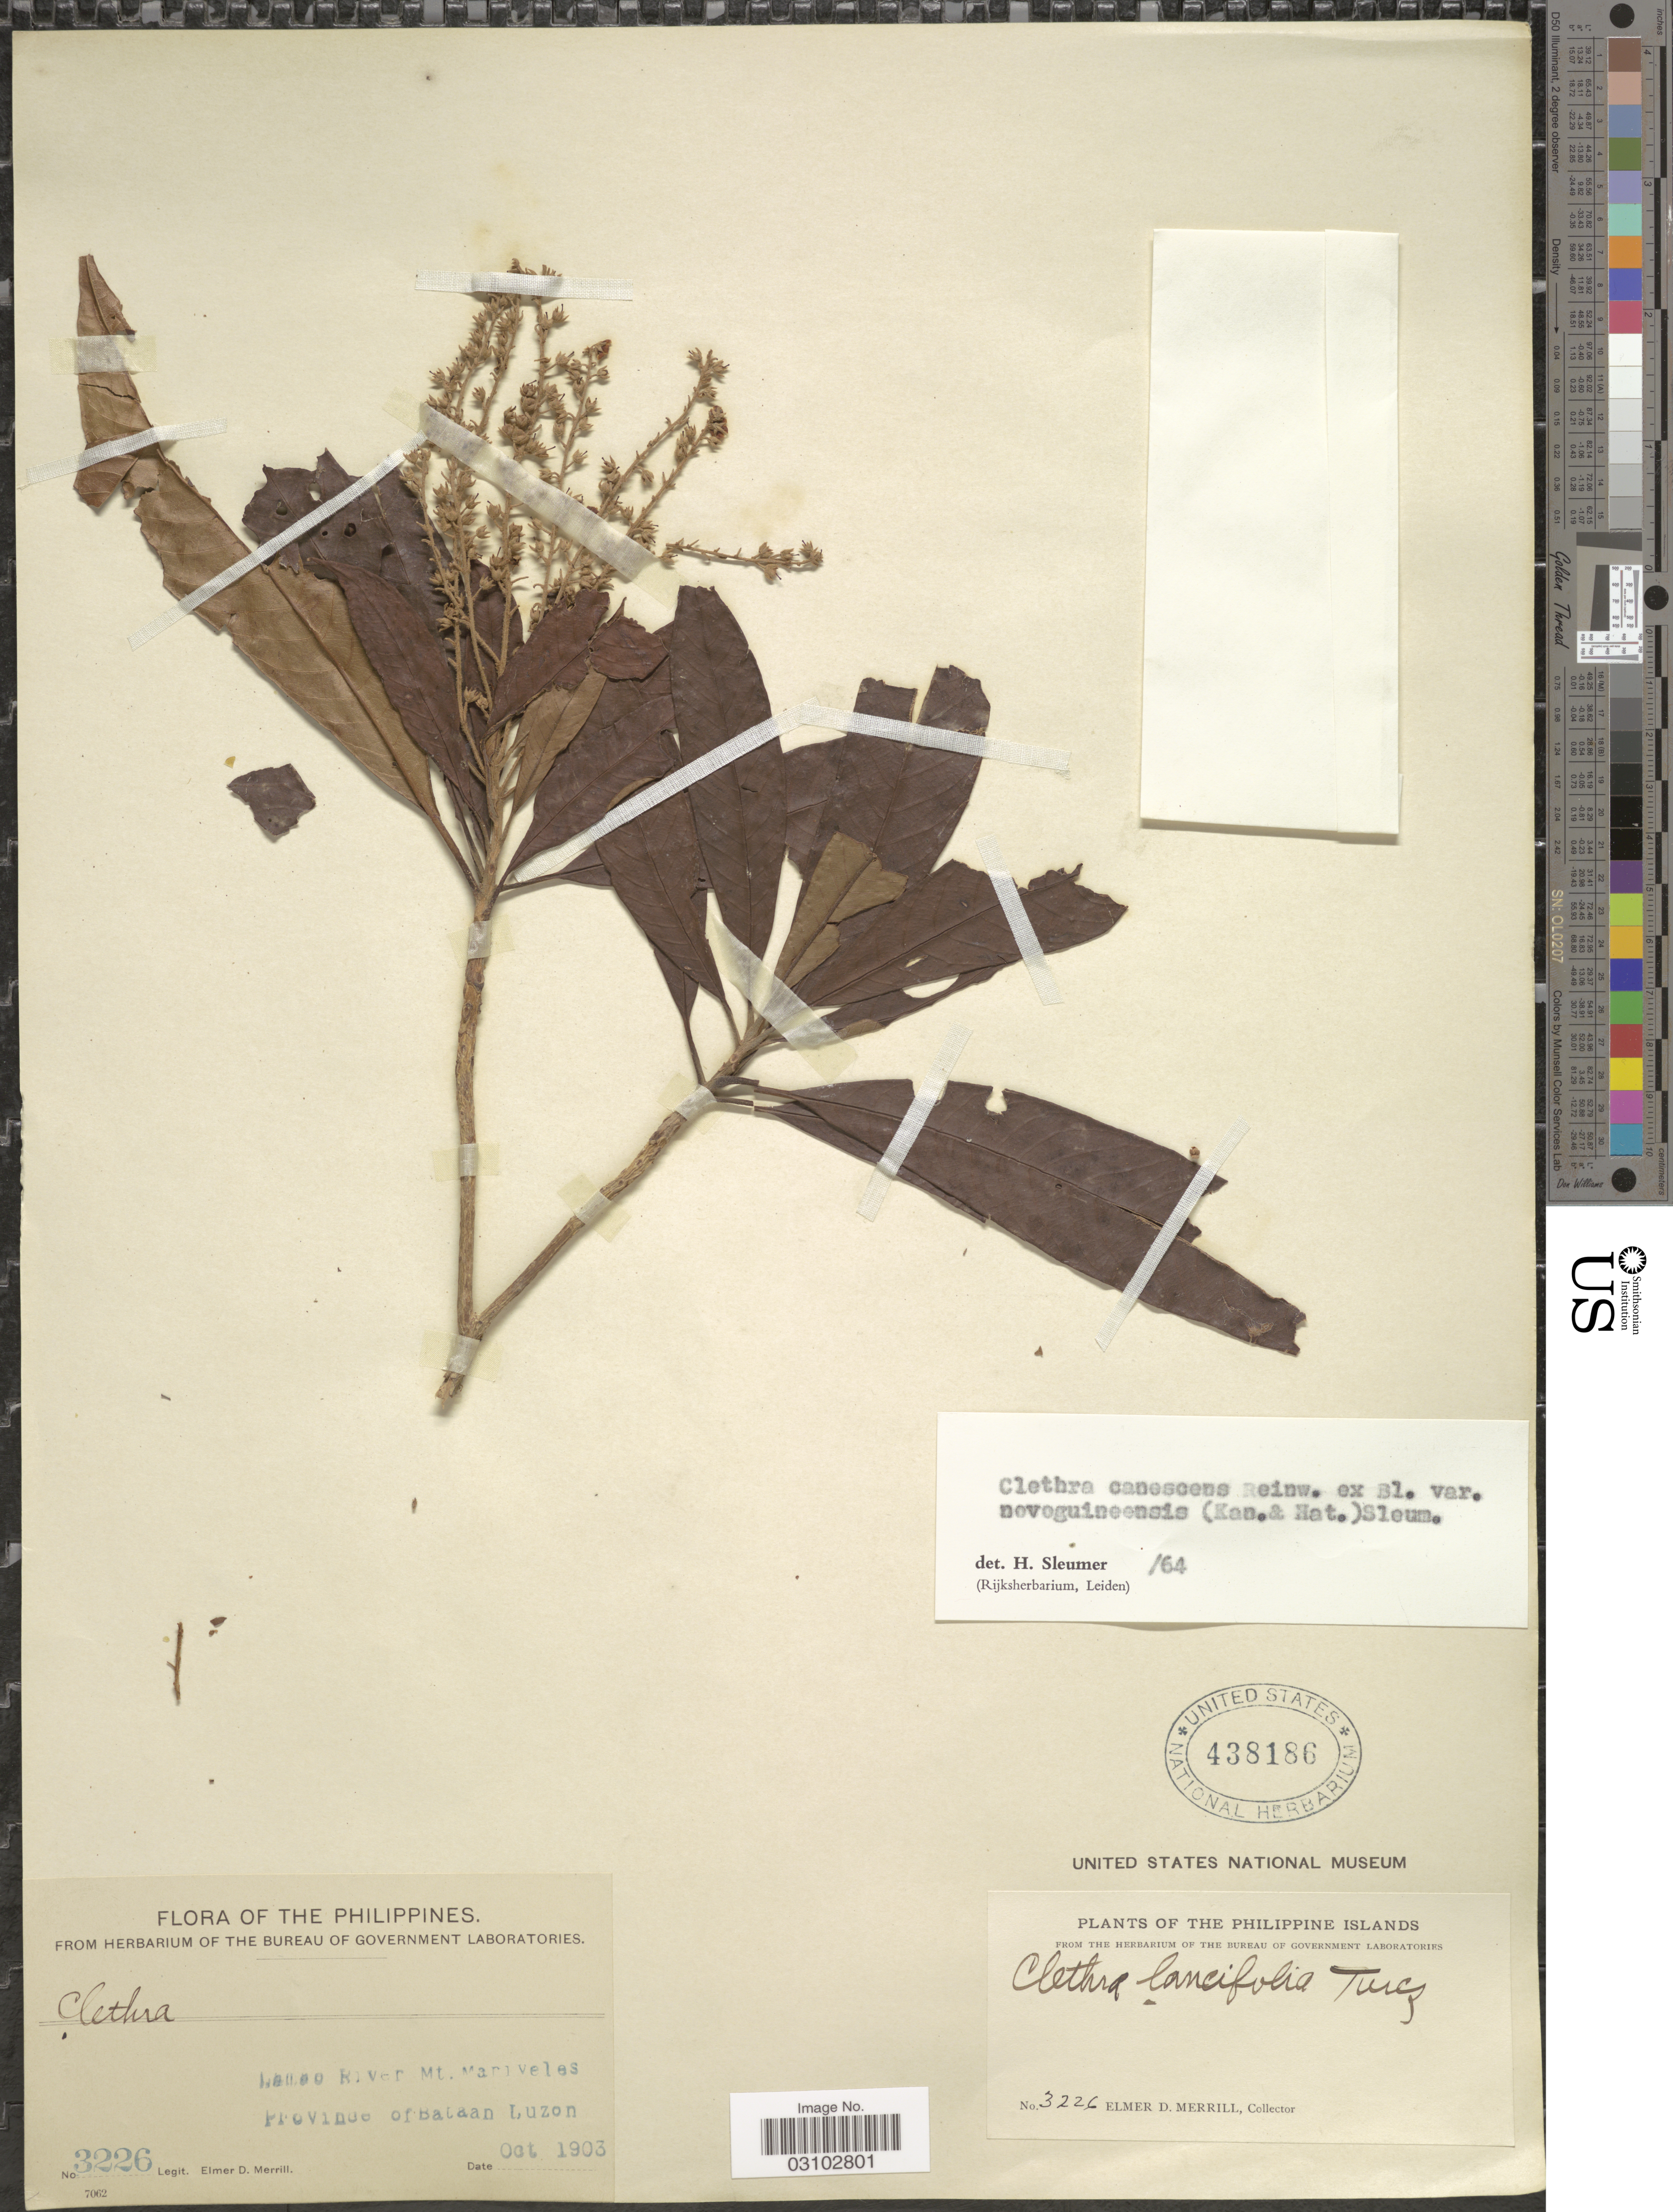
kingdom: Plantae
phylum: Tracheophyta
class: Magnoliopsida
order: Ericales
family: Clethraceae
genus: Clethra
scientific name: Clethra canescens var. novoguineensis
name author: (Kaneh. & Hatus.) Sleumer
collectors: E. D. Merrill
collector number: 3226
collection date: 1903-10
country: Philippines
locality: Lamao River Mt. Mariveles, Province of Bataan, Luzon.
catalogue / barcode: US 438186